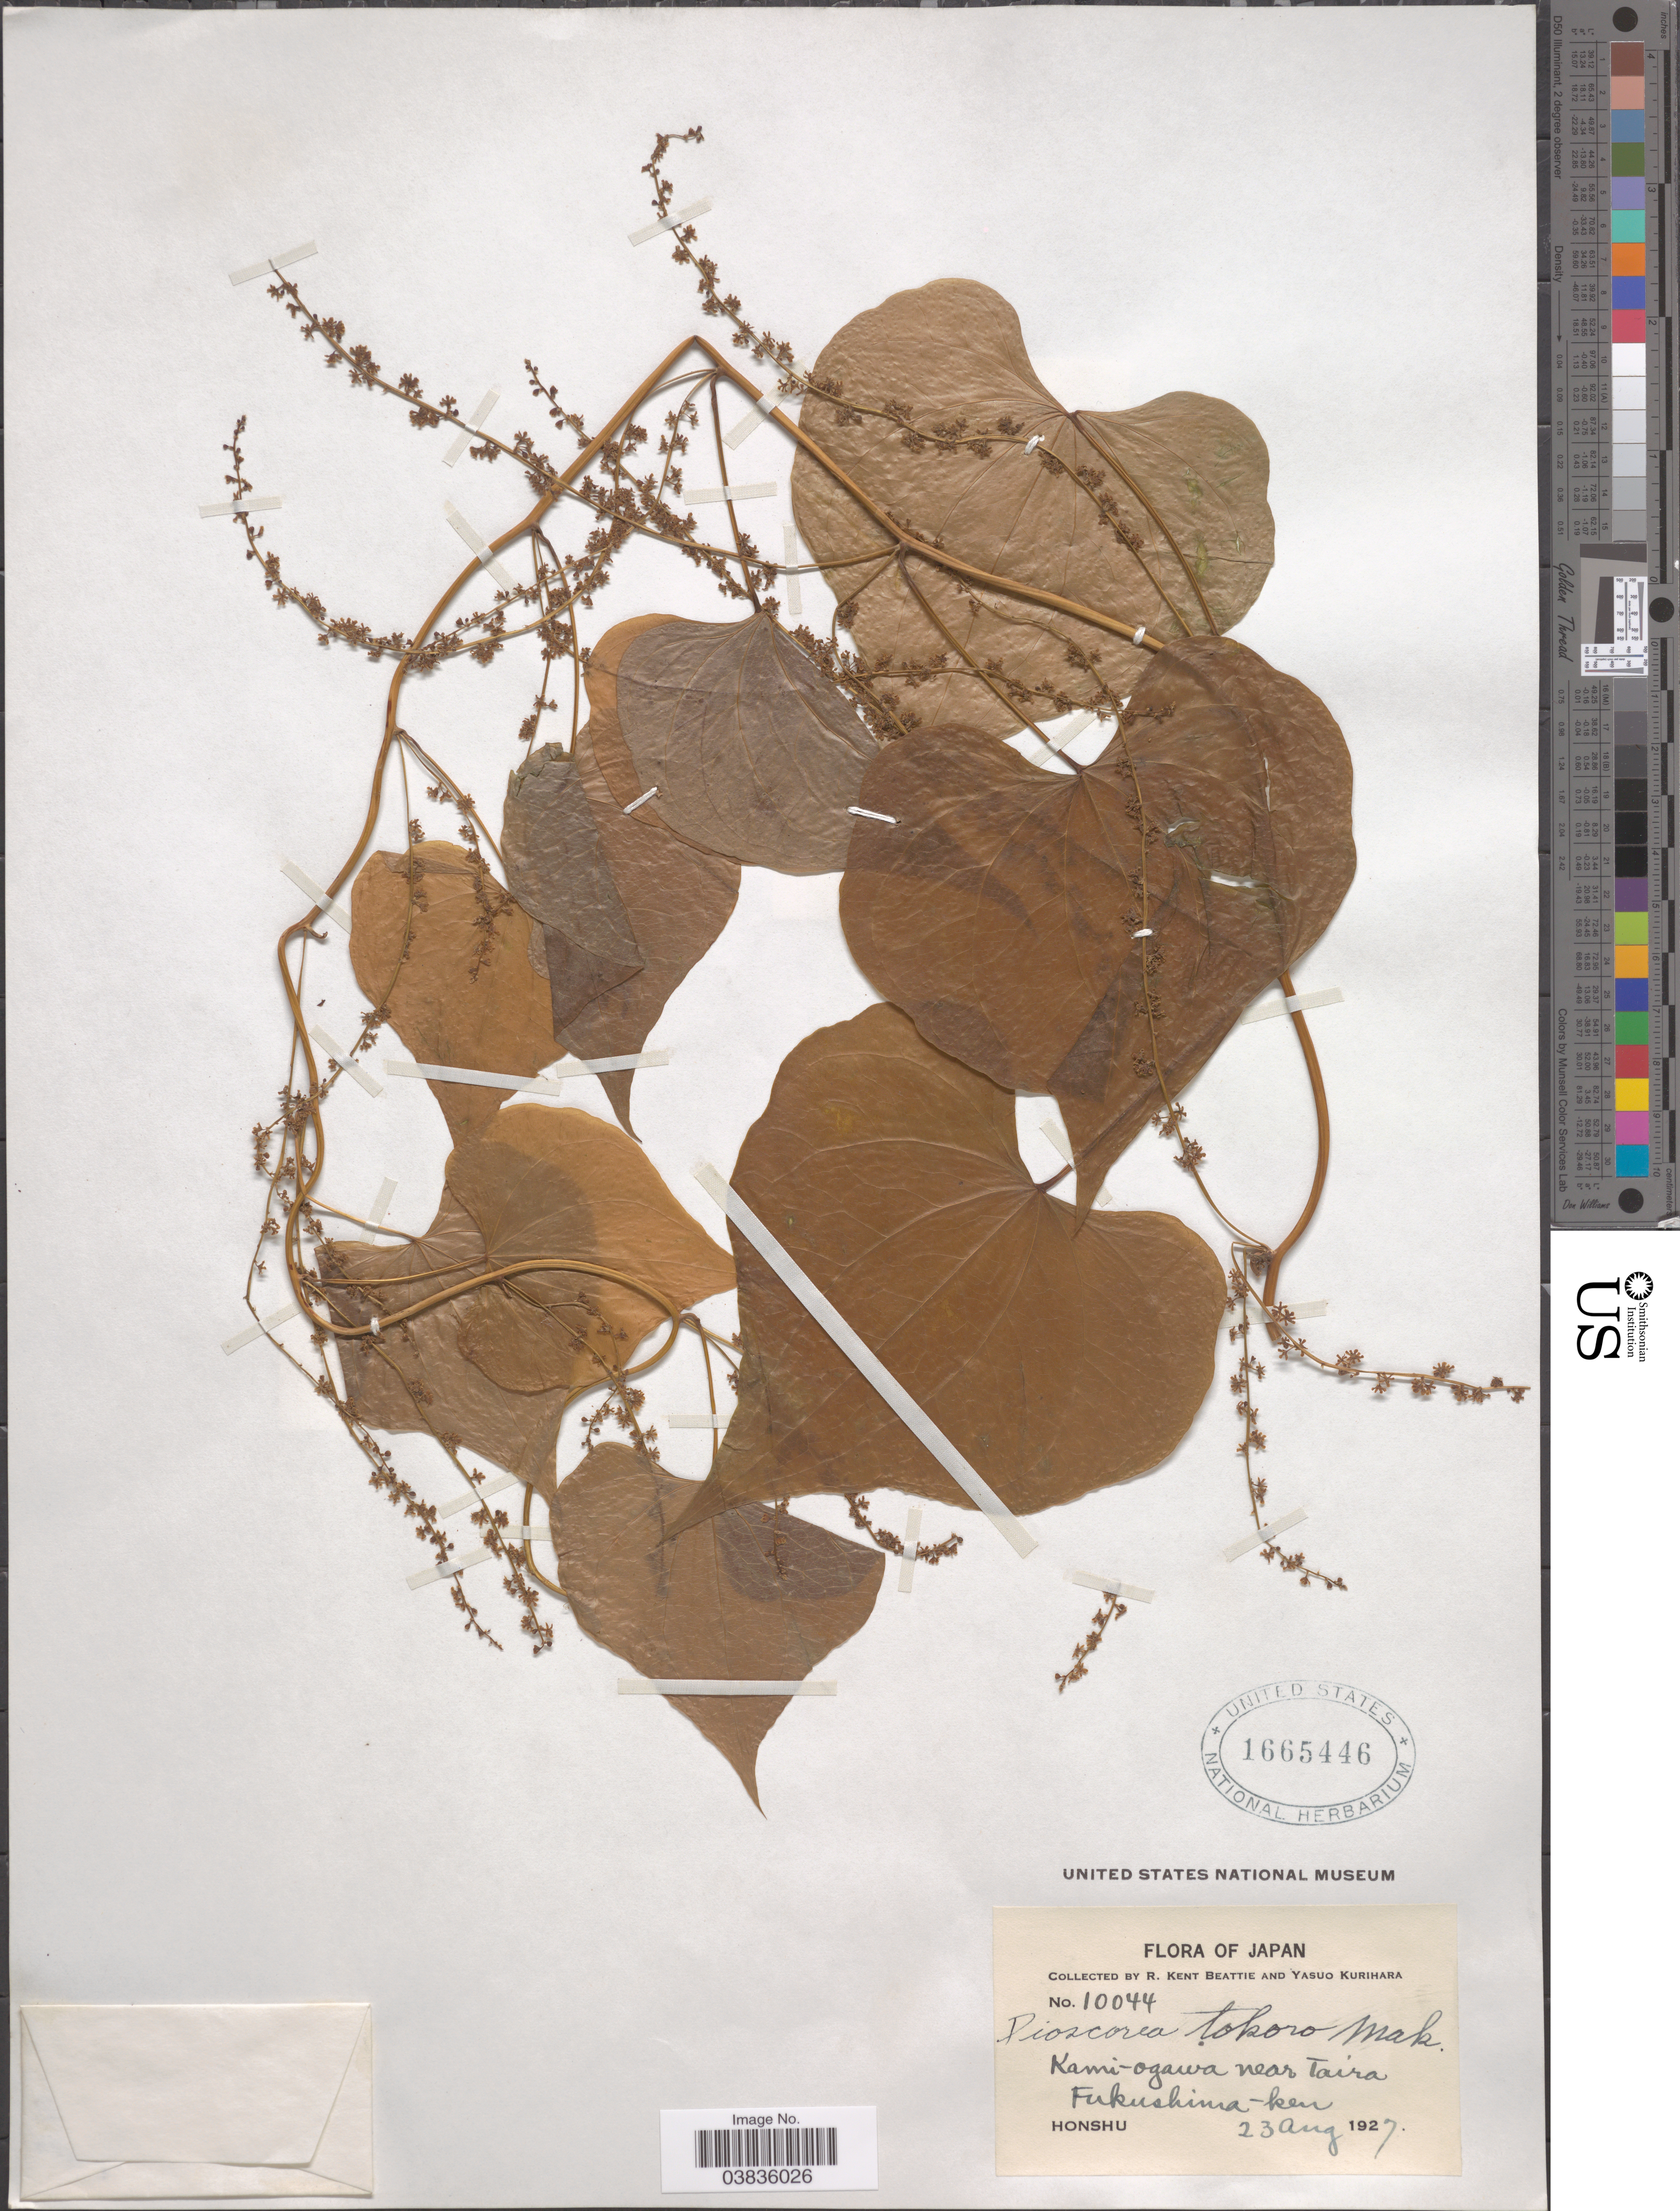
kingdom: Plantae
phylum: Tracheophyta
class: Liliopsida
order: Dioscoreales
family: Dioscoreaceae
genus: Dioscorea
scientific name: Dioscorea tokoro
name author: Makino ex Miyabe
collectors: R. K. Beattie & Y. Kurihara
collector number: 10044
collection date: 1927-08-23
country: Japan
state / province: Hukusima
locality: Kami-ogawa near Taira. Fukushima-ken. Honshu.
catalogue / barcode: US 1665446